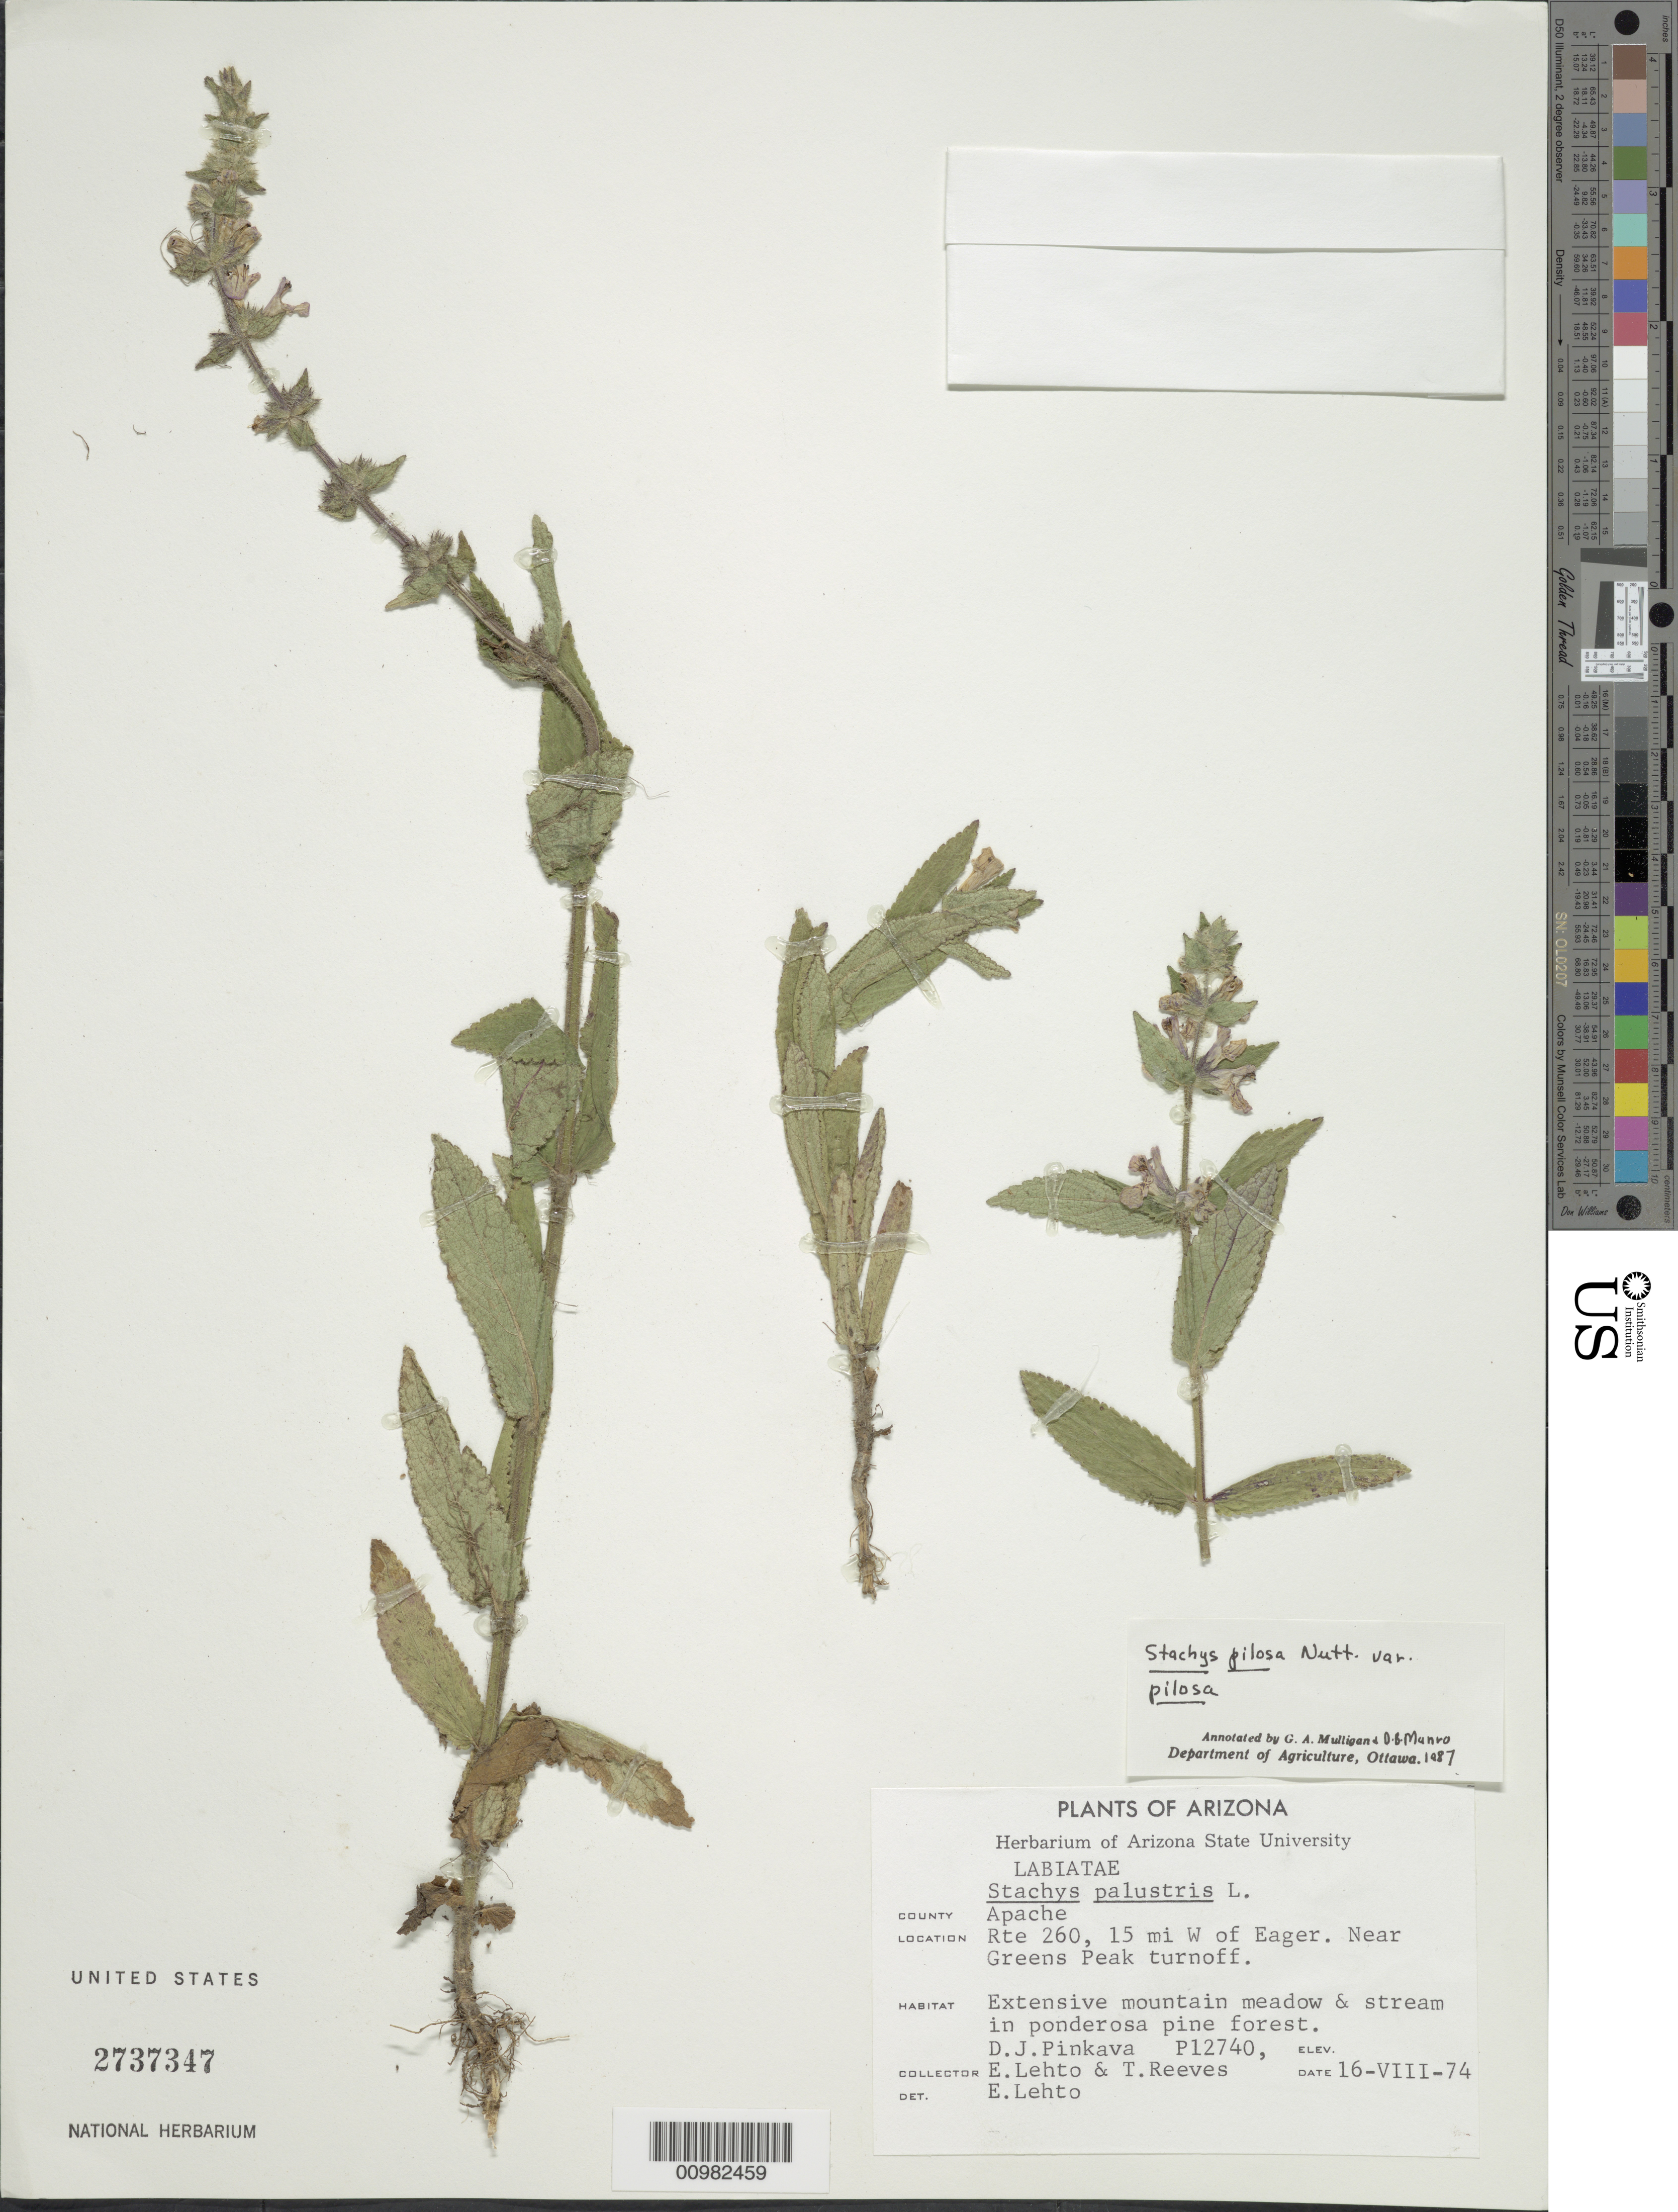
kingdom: Plantae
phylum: Tracheophyta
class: Magnoliopsida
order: Lamiales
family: Lamiaceae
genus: Stachys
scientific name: Stachys palustris subsp. pilosa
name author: Nutt.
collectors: D. Pinkava & E. Lehto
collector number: P12740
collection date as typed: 16 Aug 1974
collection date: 1974-08-16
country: United States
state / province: Arizona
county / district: Apache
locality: Rte 260, 15 mi W of Eager; Near Greens Peak Turnoff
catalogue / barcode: US 2737347